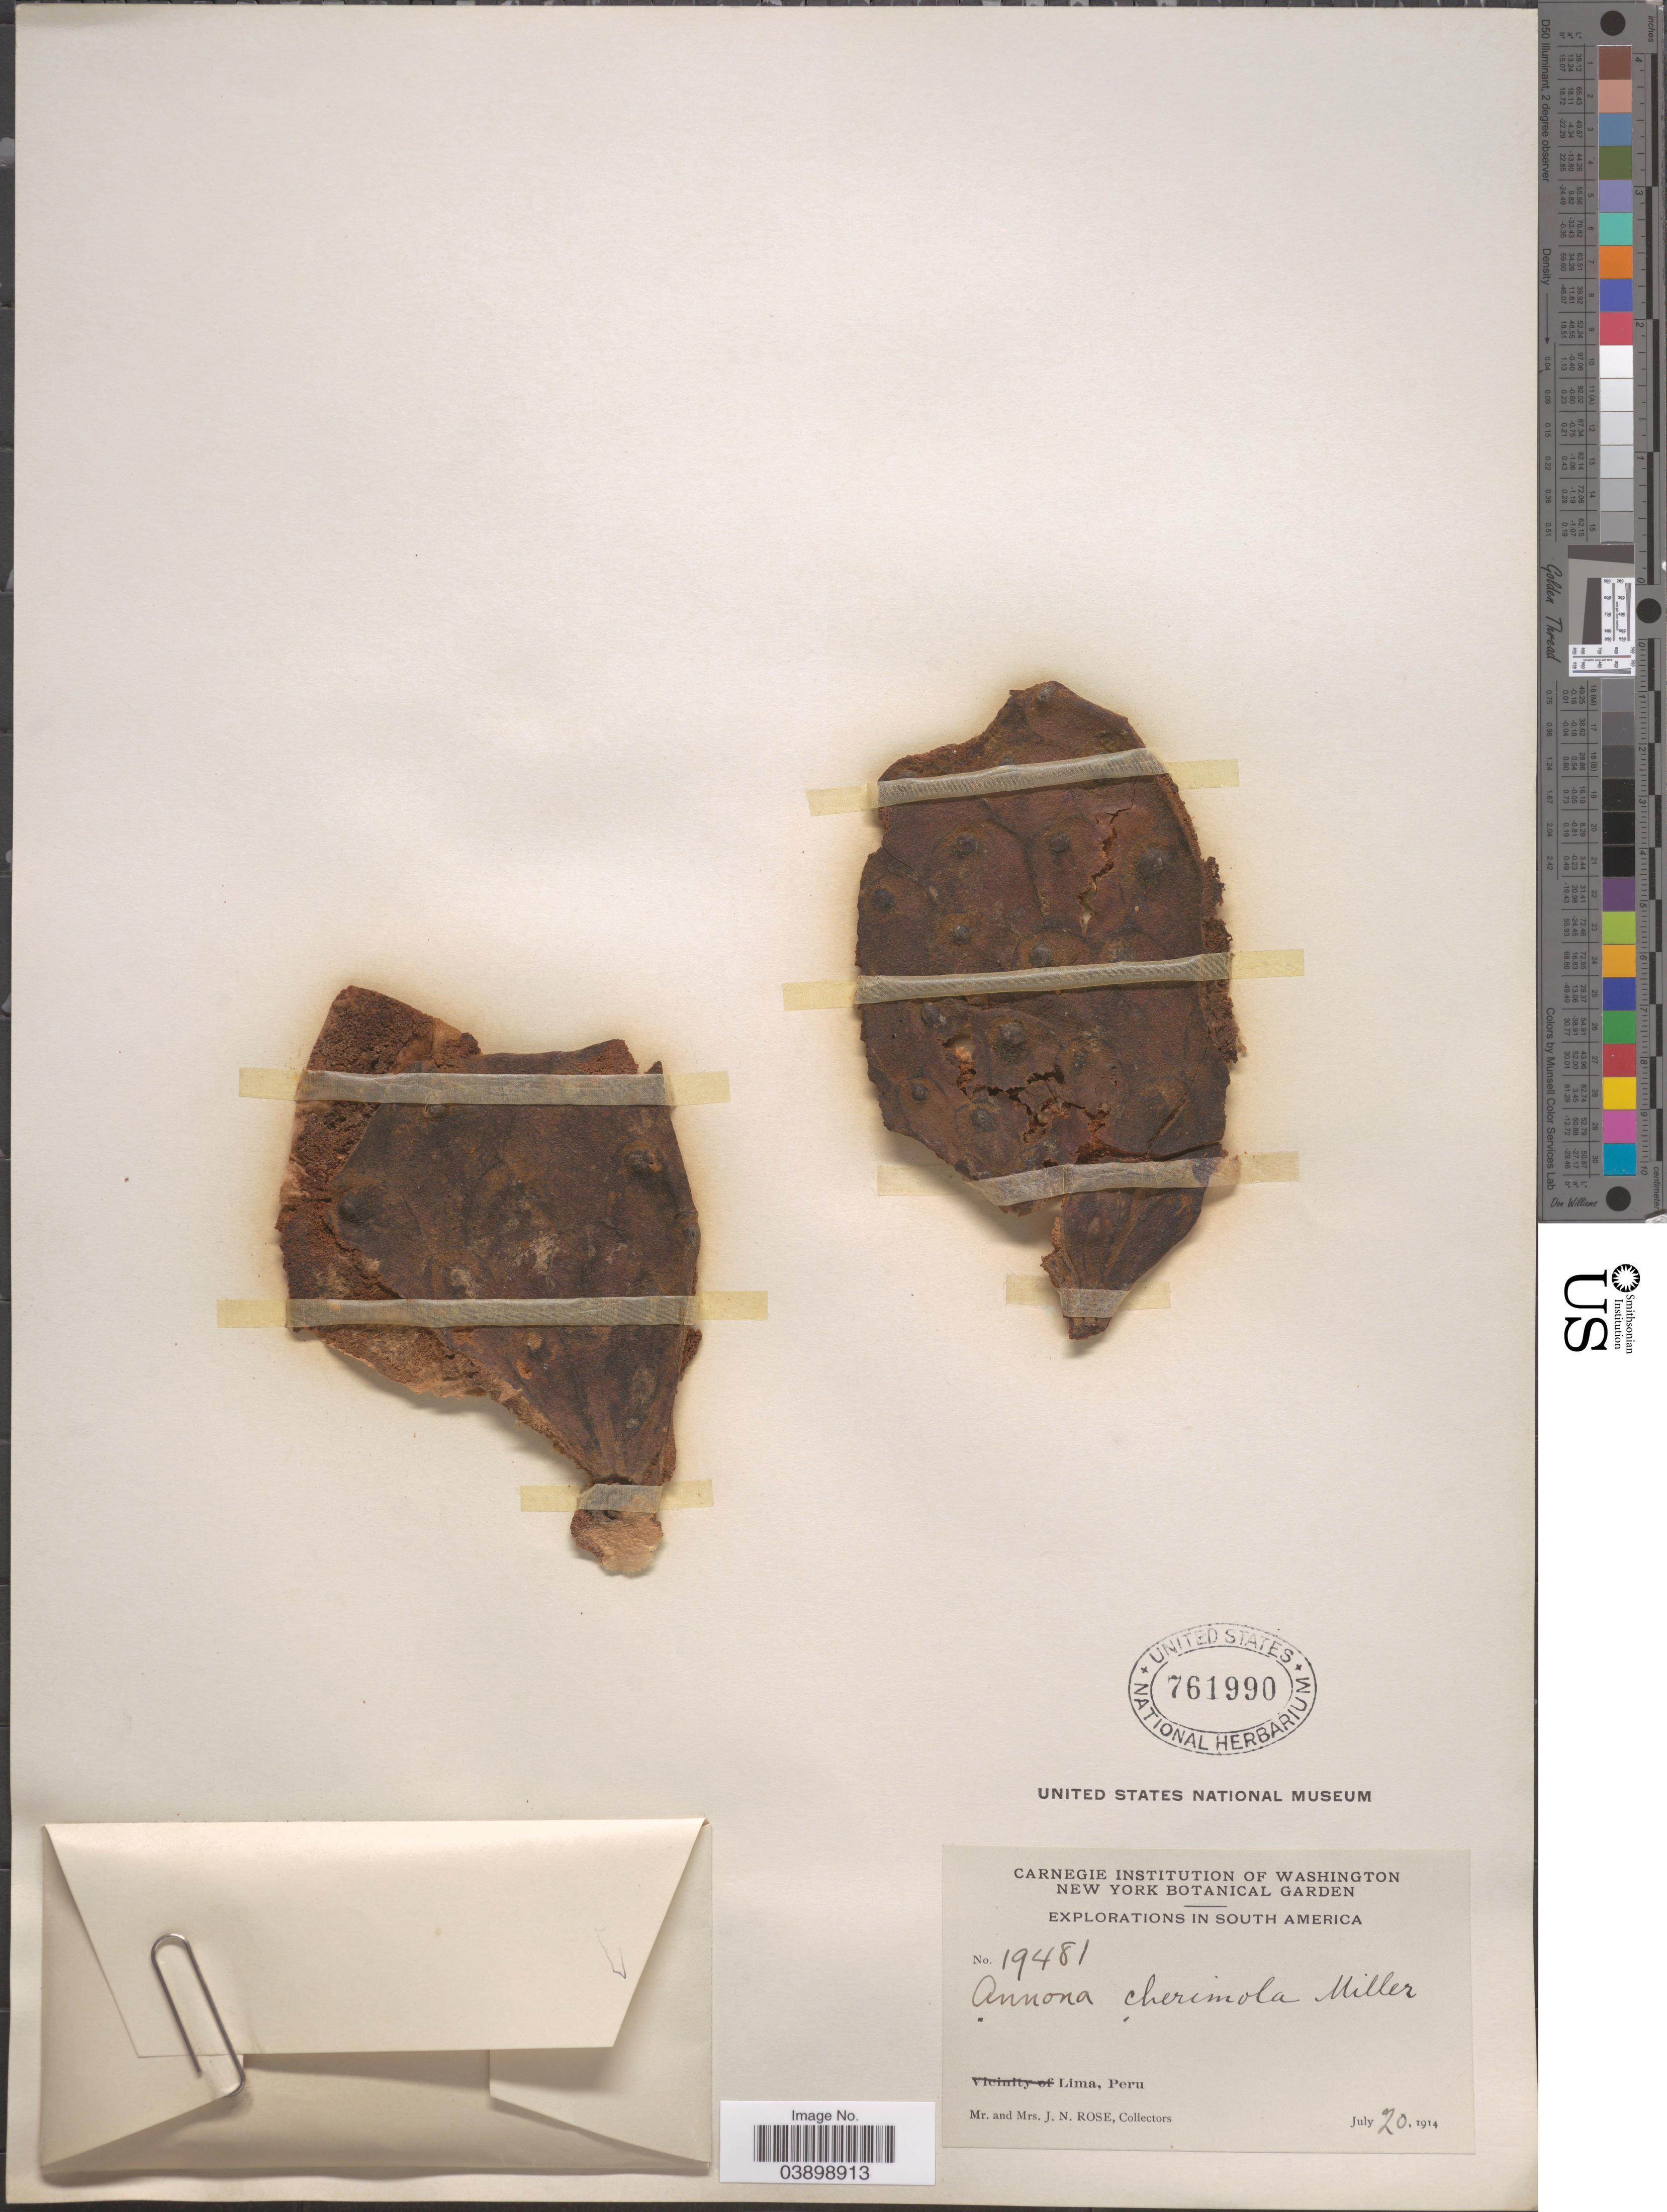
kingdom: Plantae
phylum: Tracheophyta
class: Magnoliopsida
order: Magnoliales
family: Annonaceae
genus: Annona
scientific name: Annona cherimola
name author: Mill.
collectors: J. N. Rose & L. B. Rose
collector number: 19481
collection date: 1914-07-20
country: Peru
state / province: Lima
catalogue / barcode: US 761990